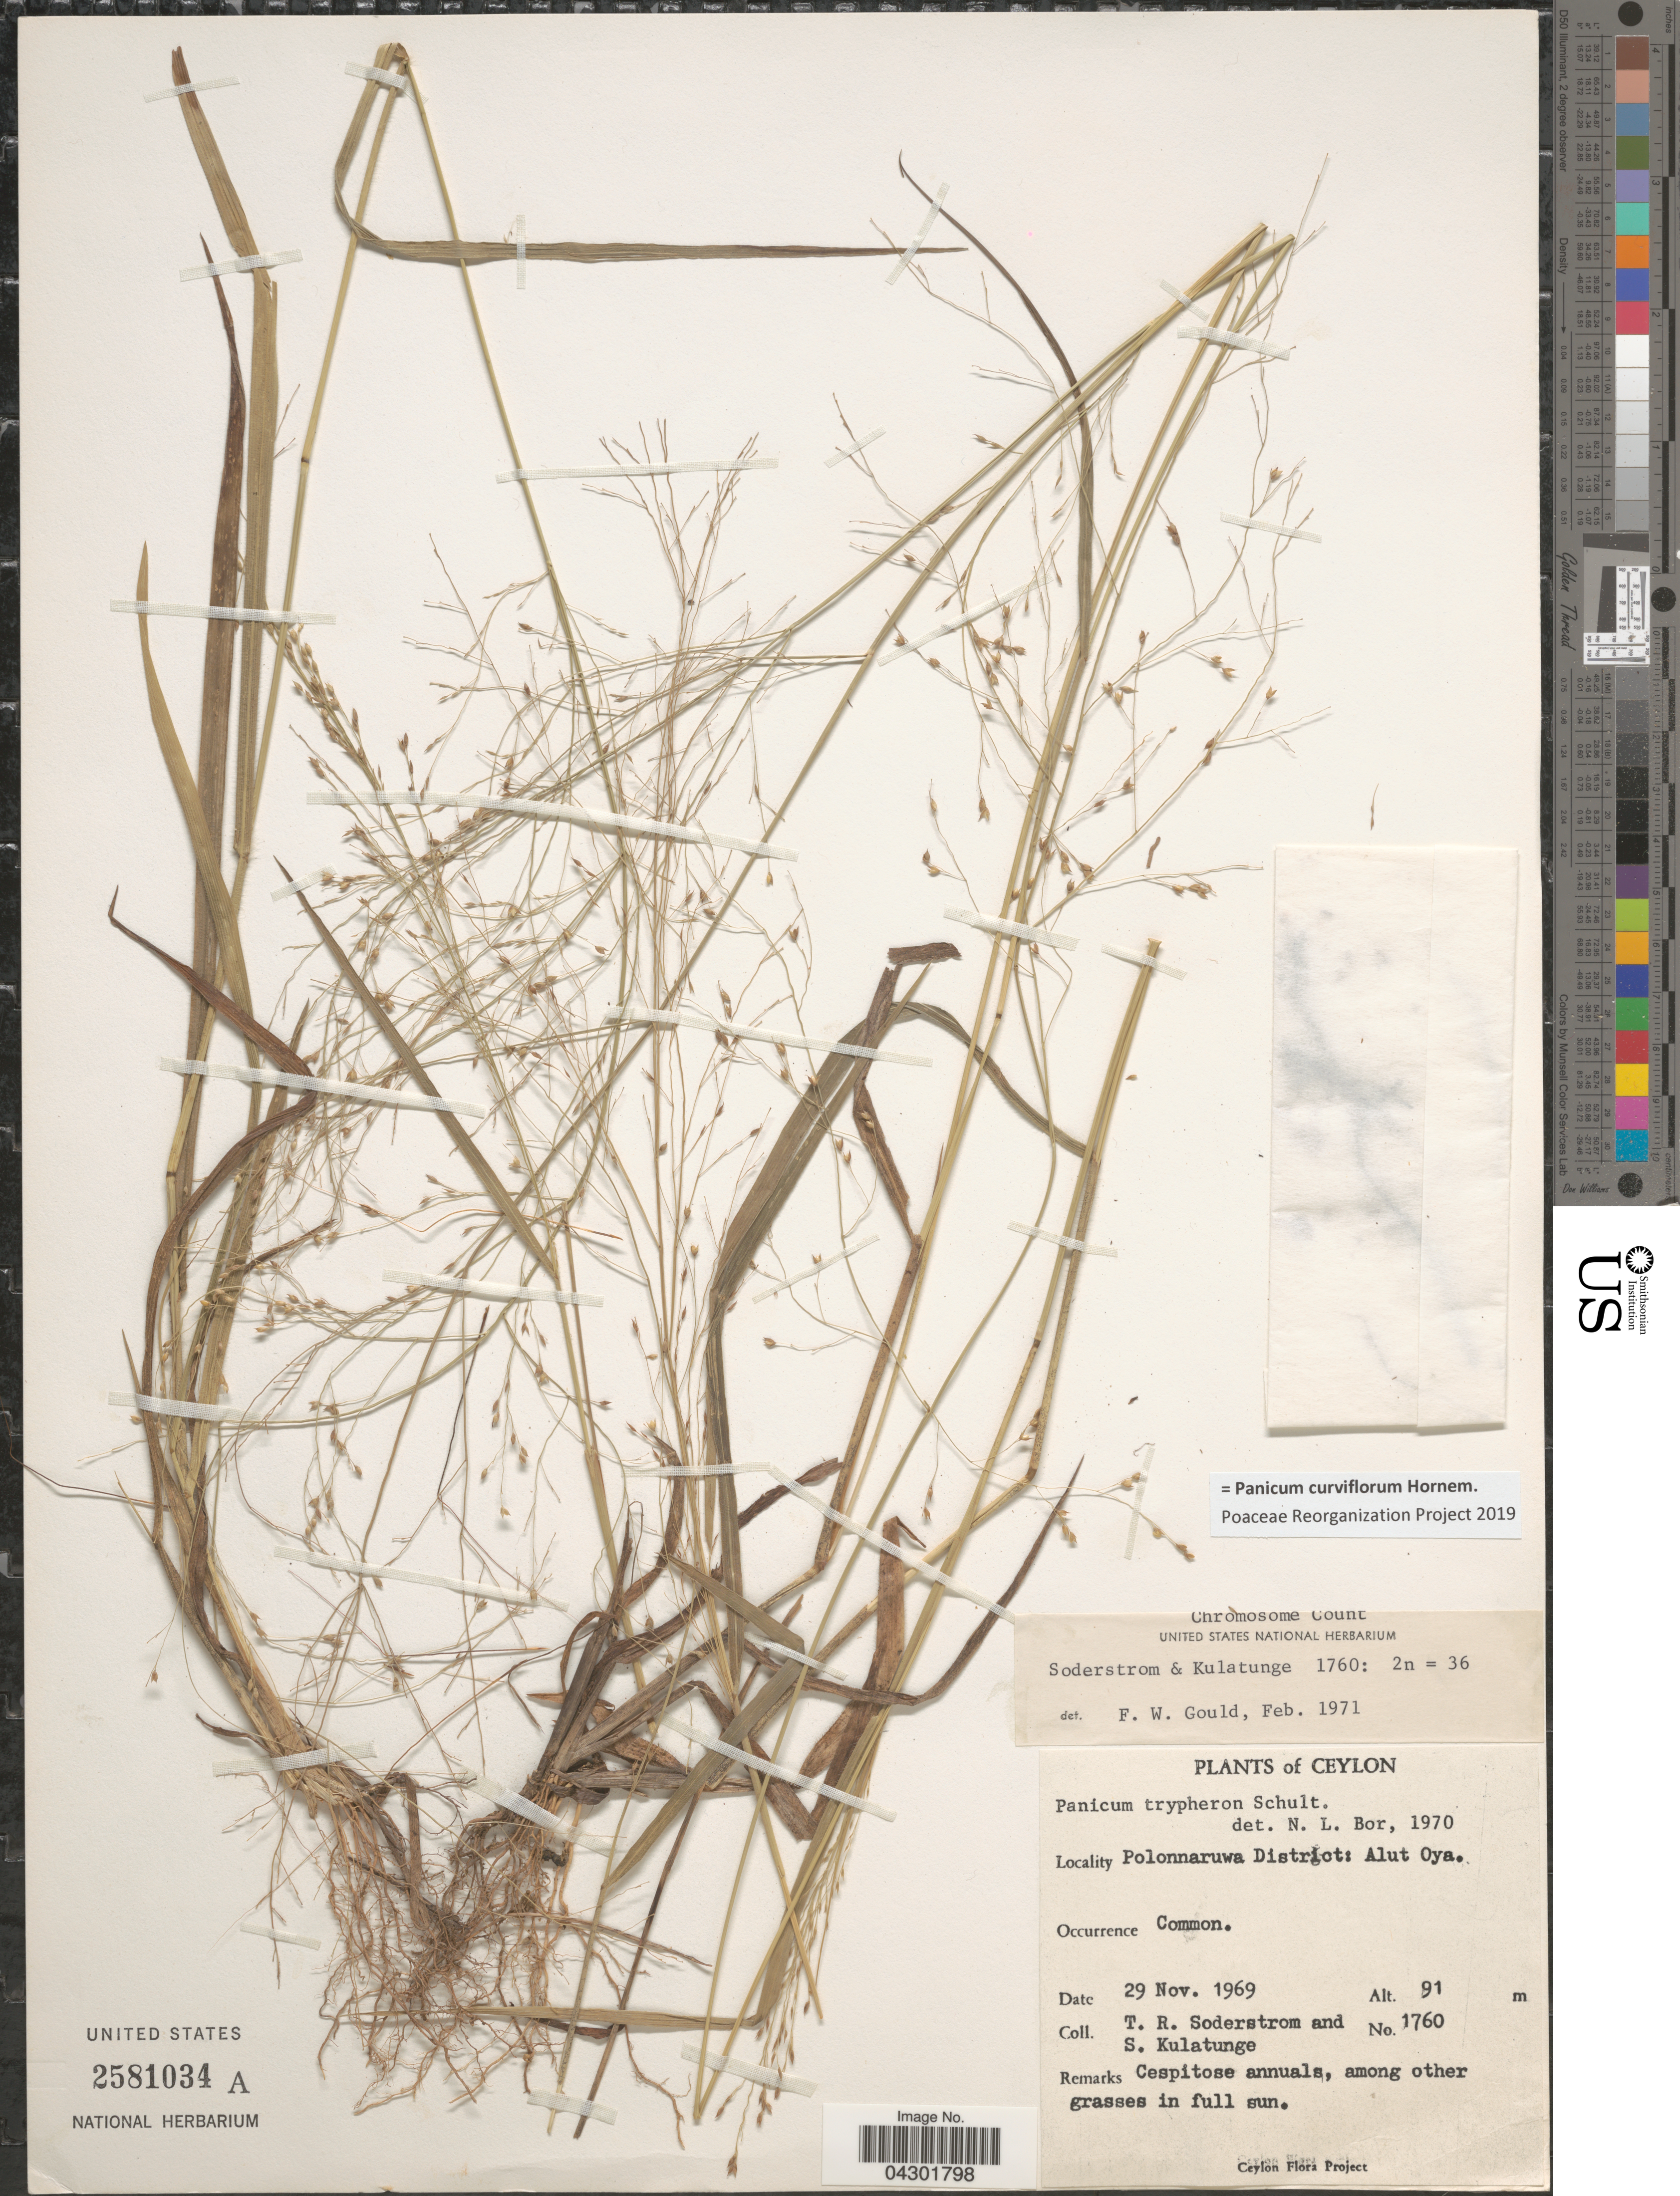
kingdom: Plantae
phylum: Tracheophyta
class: Liliopsida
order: Poales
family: Poaceae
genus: Panicum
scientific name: Panicum curviflorum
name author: Hornem.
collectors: T. R. Soderstrom & S. Kulatunge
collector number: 1760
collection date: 1969-11-29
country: Sri Lanka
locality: Ceylon. Polonnaruwa District: Alut Oya.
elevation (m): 91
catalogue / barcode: US 2581034A